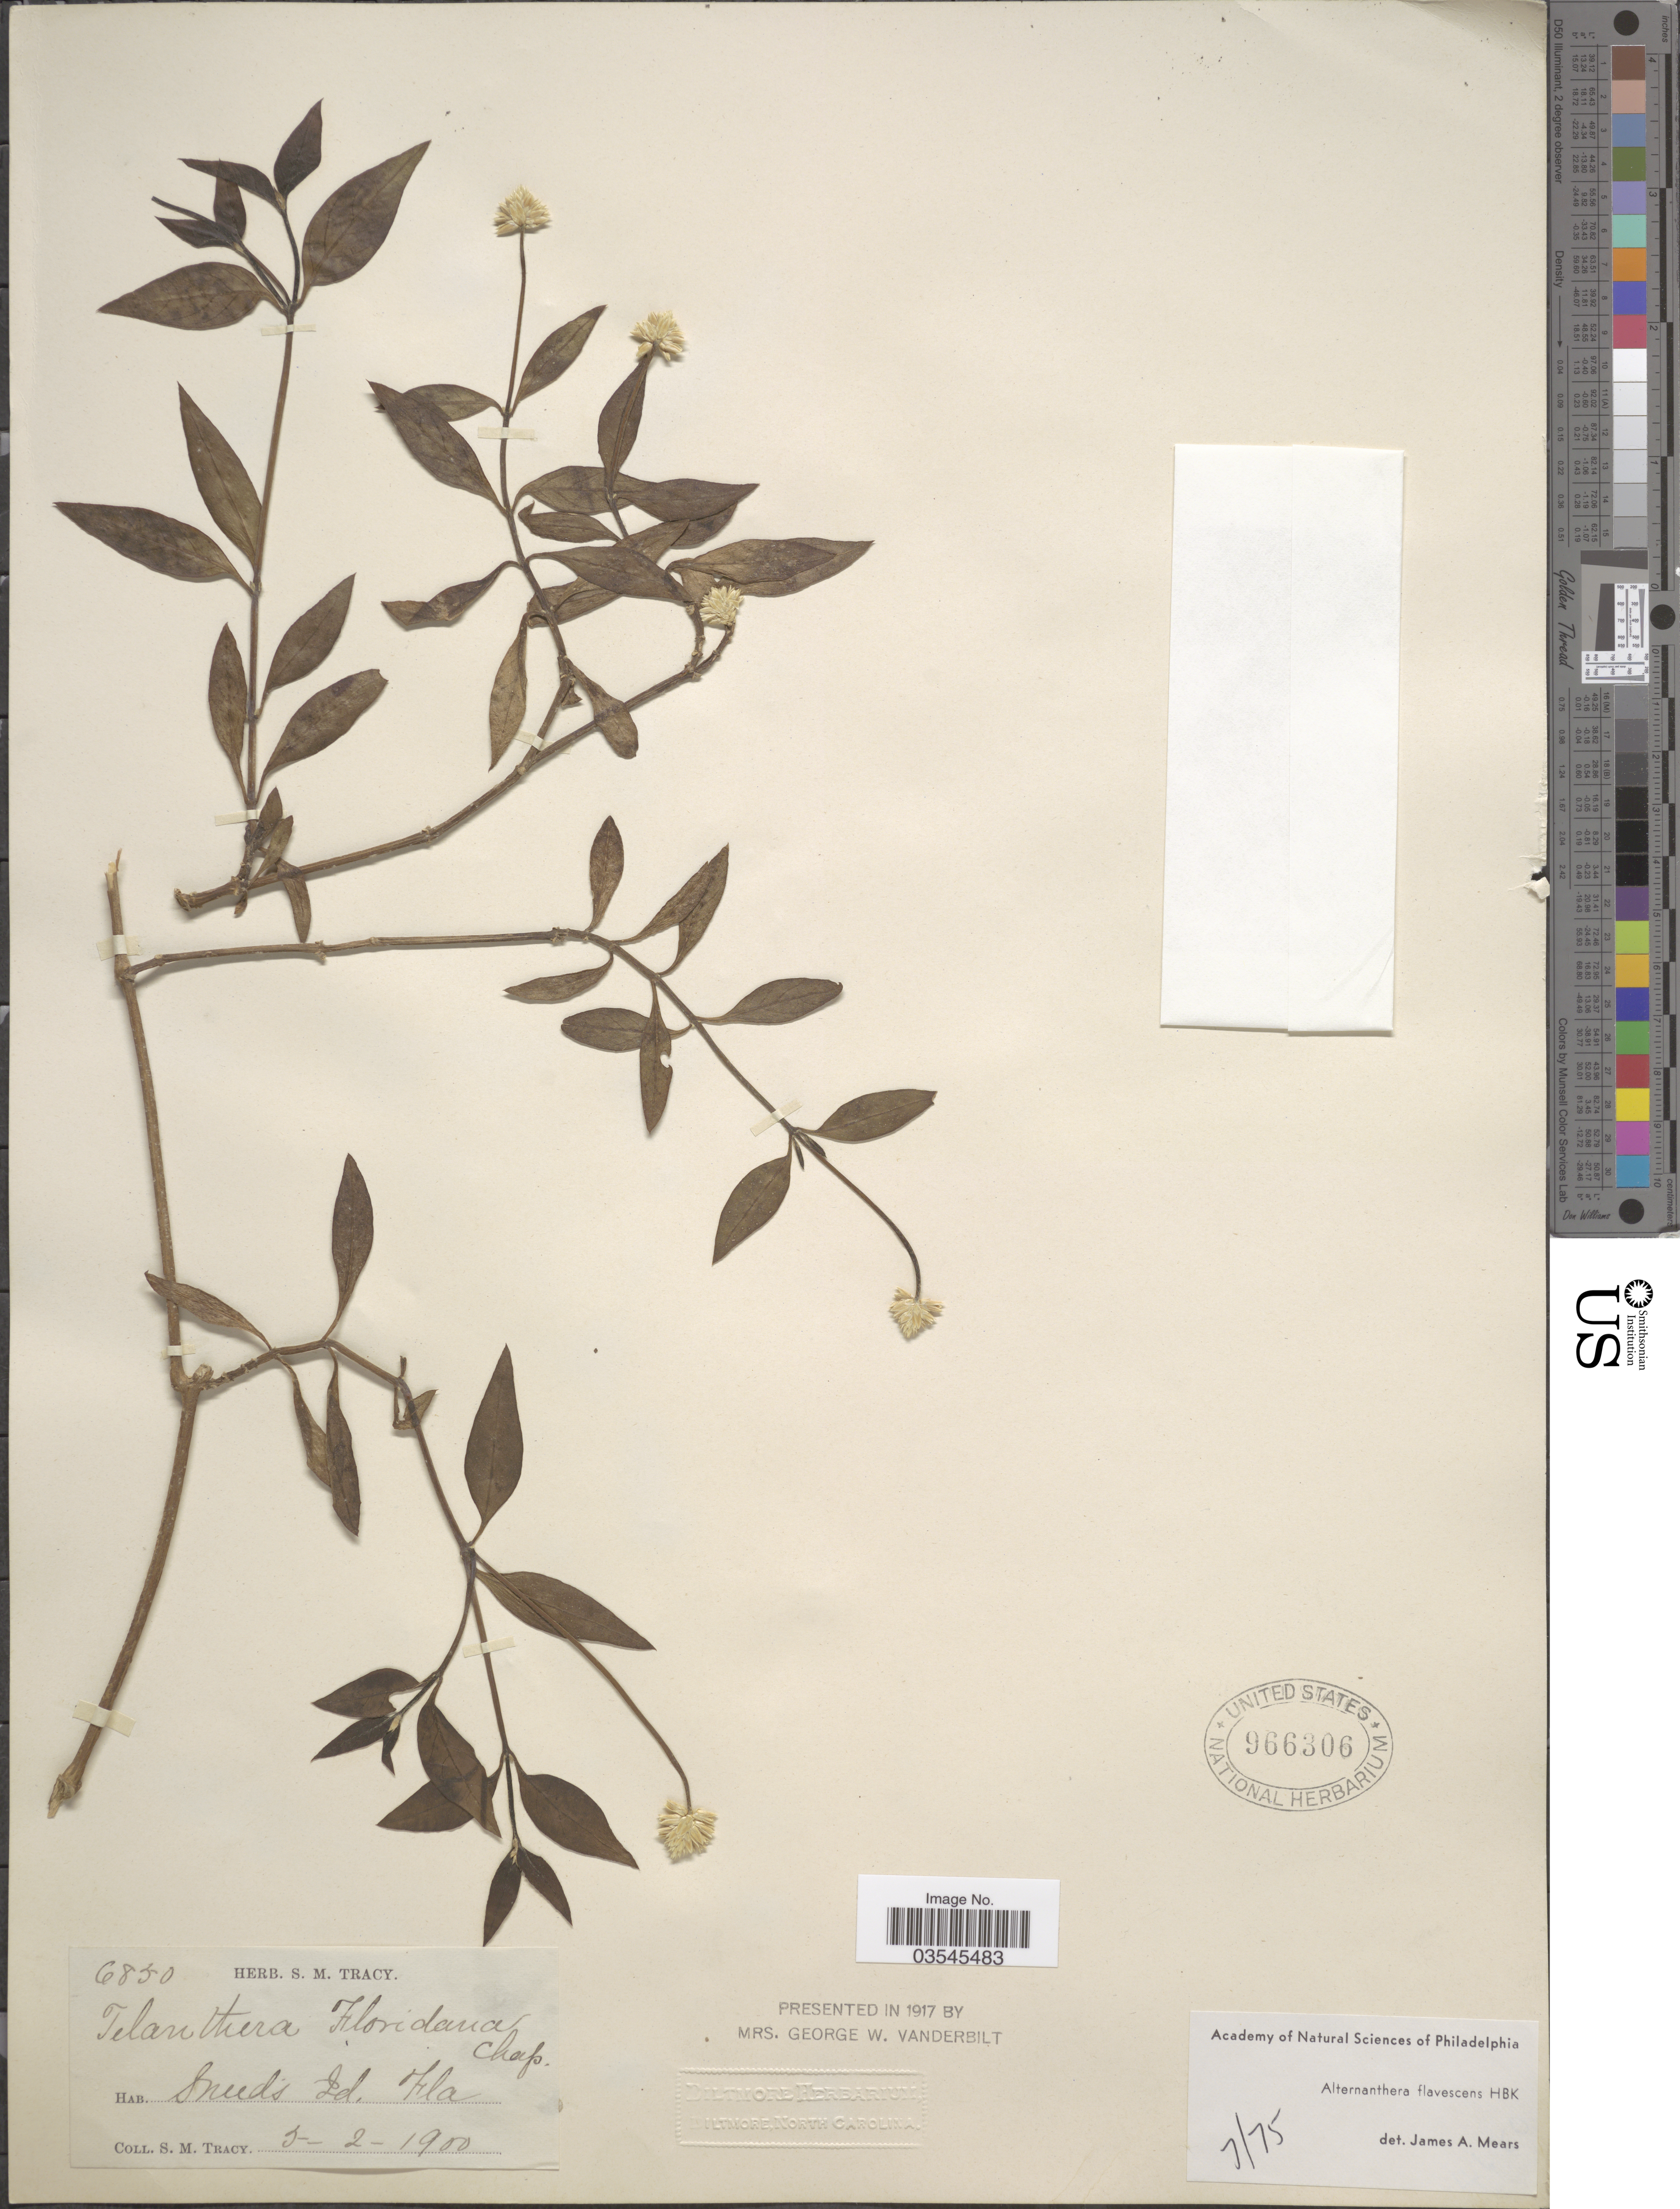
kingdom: Plantae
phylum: Tracheophyta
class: Magnoliopsida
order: Caryophyllales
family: Amaranthaceae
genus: Alternanthera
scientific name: Alternanthera flavescens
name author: Kunth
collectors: S. M. Tracy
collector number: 6850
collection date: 1900-03-02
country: United States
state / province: Florida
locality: Sneed's Id.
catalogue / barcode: US 966306